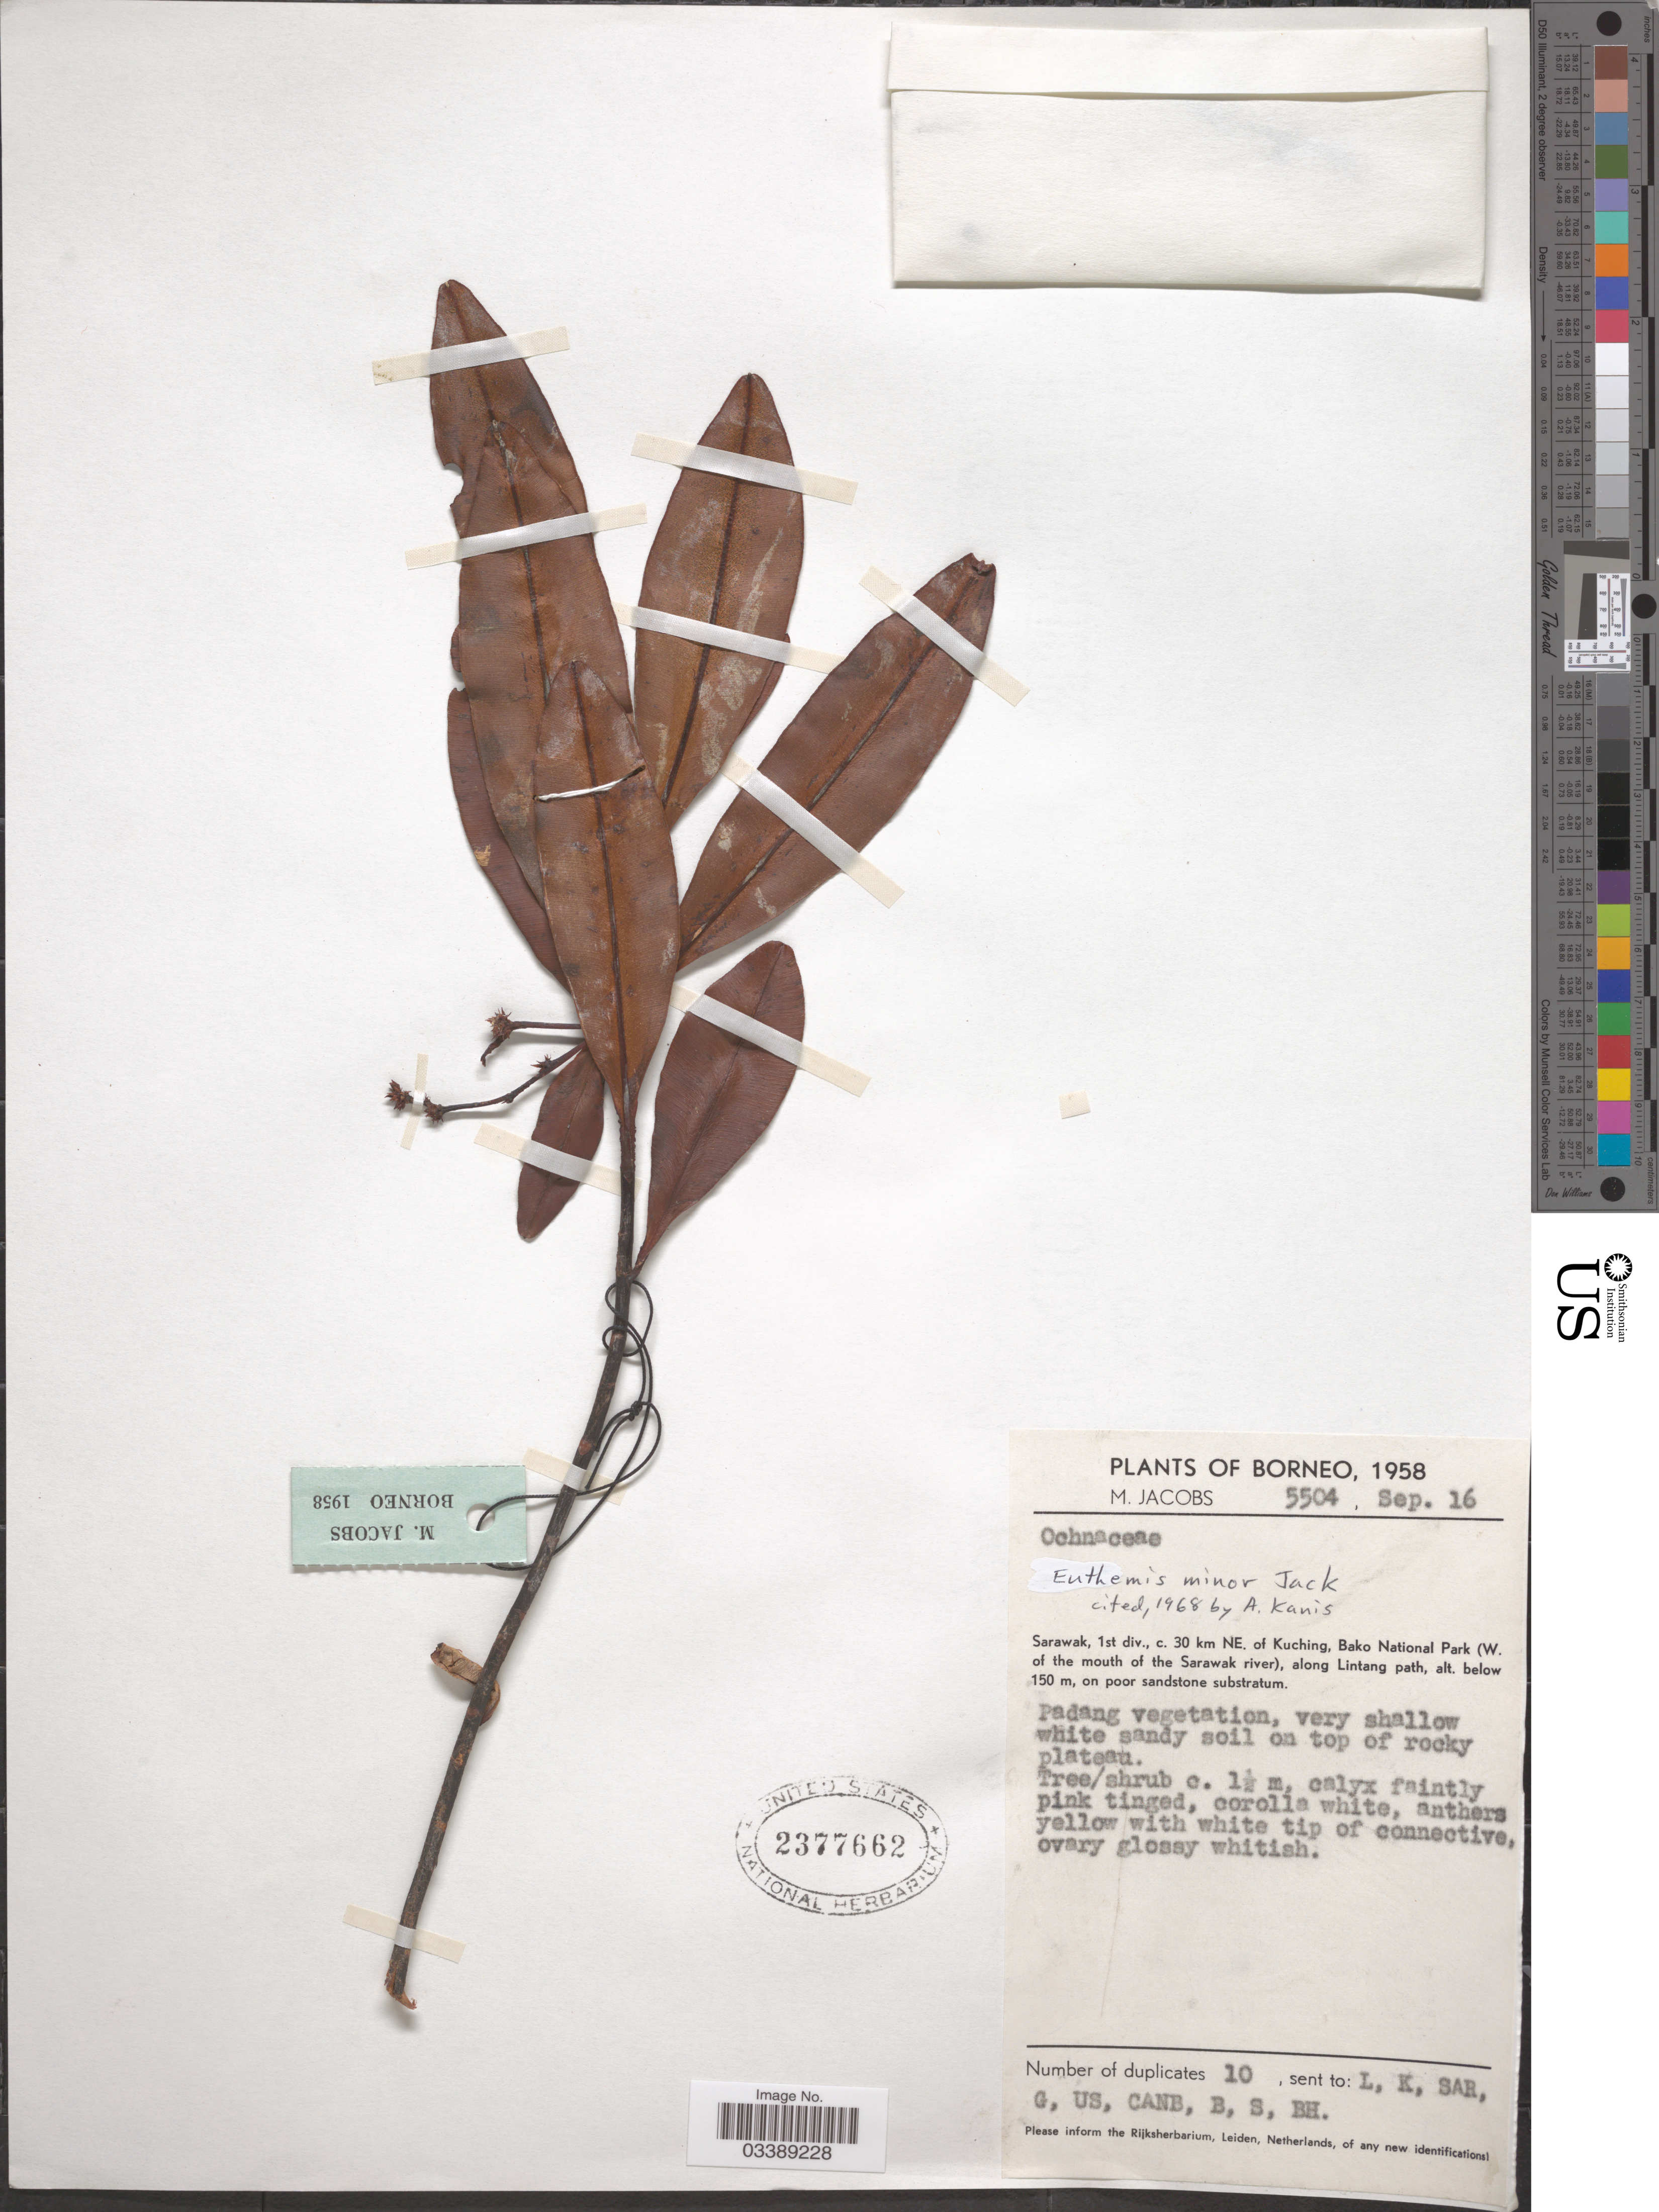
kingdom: Plantae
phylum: Tracheophyta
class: Magnoliopsida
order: Malpighiales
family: Ochnaceae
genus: Euthemis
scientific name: Euthemis minor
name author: Jack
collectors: M. Jacobs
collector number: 5504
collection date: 1958-09-16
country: Malaysia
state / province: Sarawak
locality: Borneo. Sarawak, 1st div., c. 30 km NE. of Kuching, Bako National Park (W. of the mouth of the Sarawak river), along Lintang path.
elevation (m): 150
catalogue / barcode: US 2377662